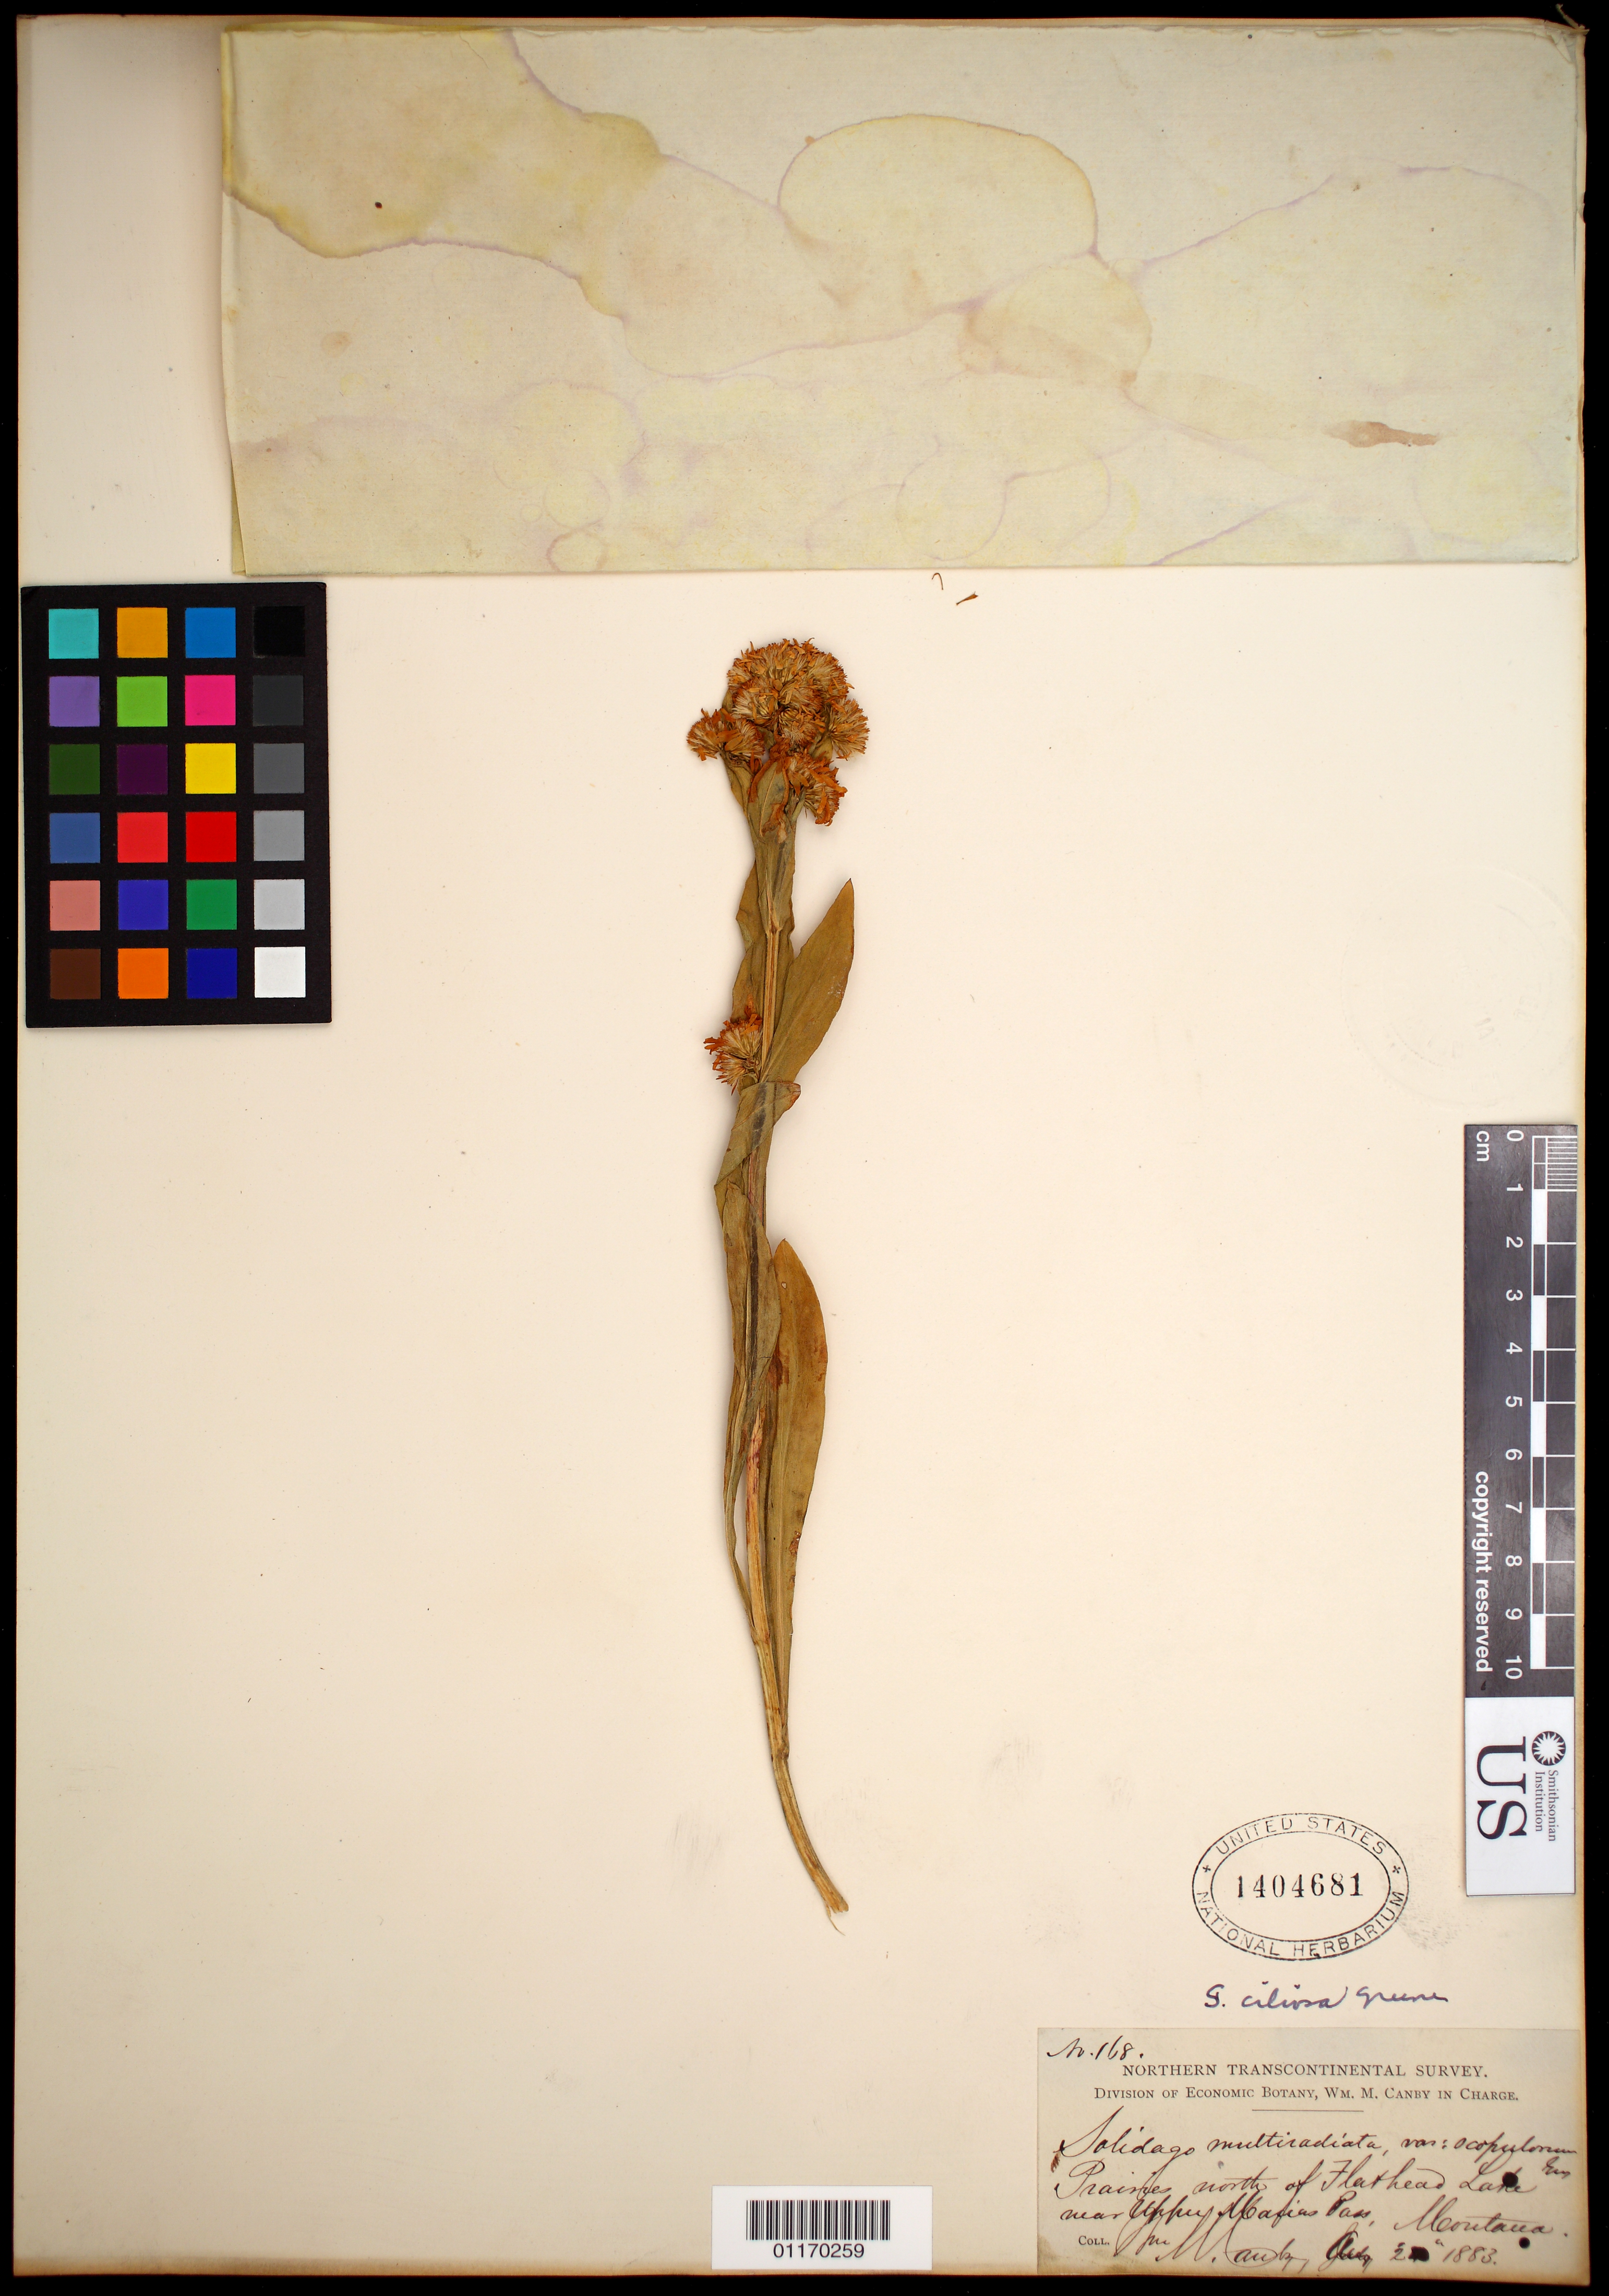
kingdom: Plantae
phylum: Tracheophyta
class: Magnoliopsida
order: Asterales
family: Asteraceae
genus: Solidago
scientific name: Solidago ciliosa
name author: Greene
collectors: W. M. Canby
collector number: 168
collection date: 1883-08-02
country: United States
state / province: Montana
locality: Praires north of Flat head Lake near Marias Pass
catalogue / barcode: US 1404681